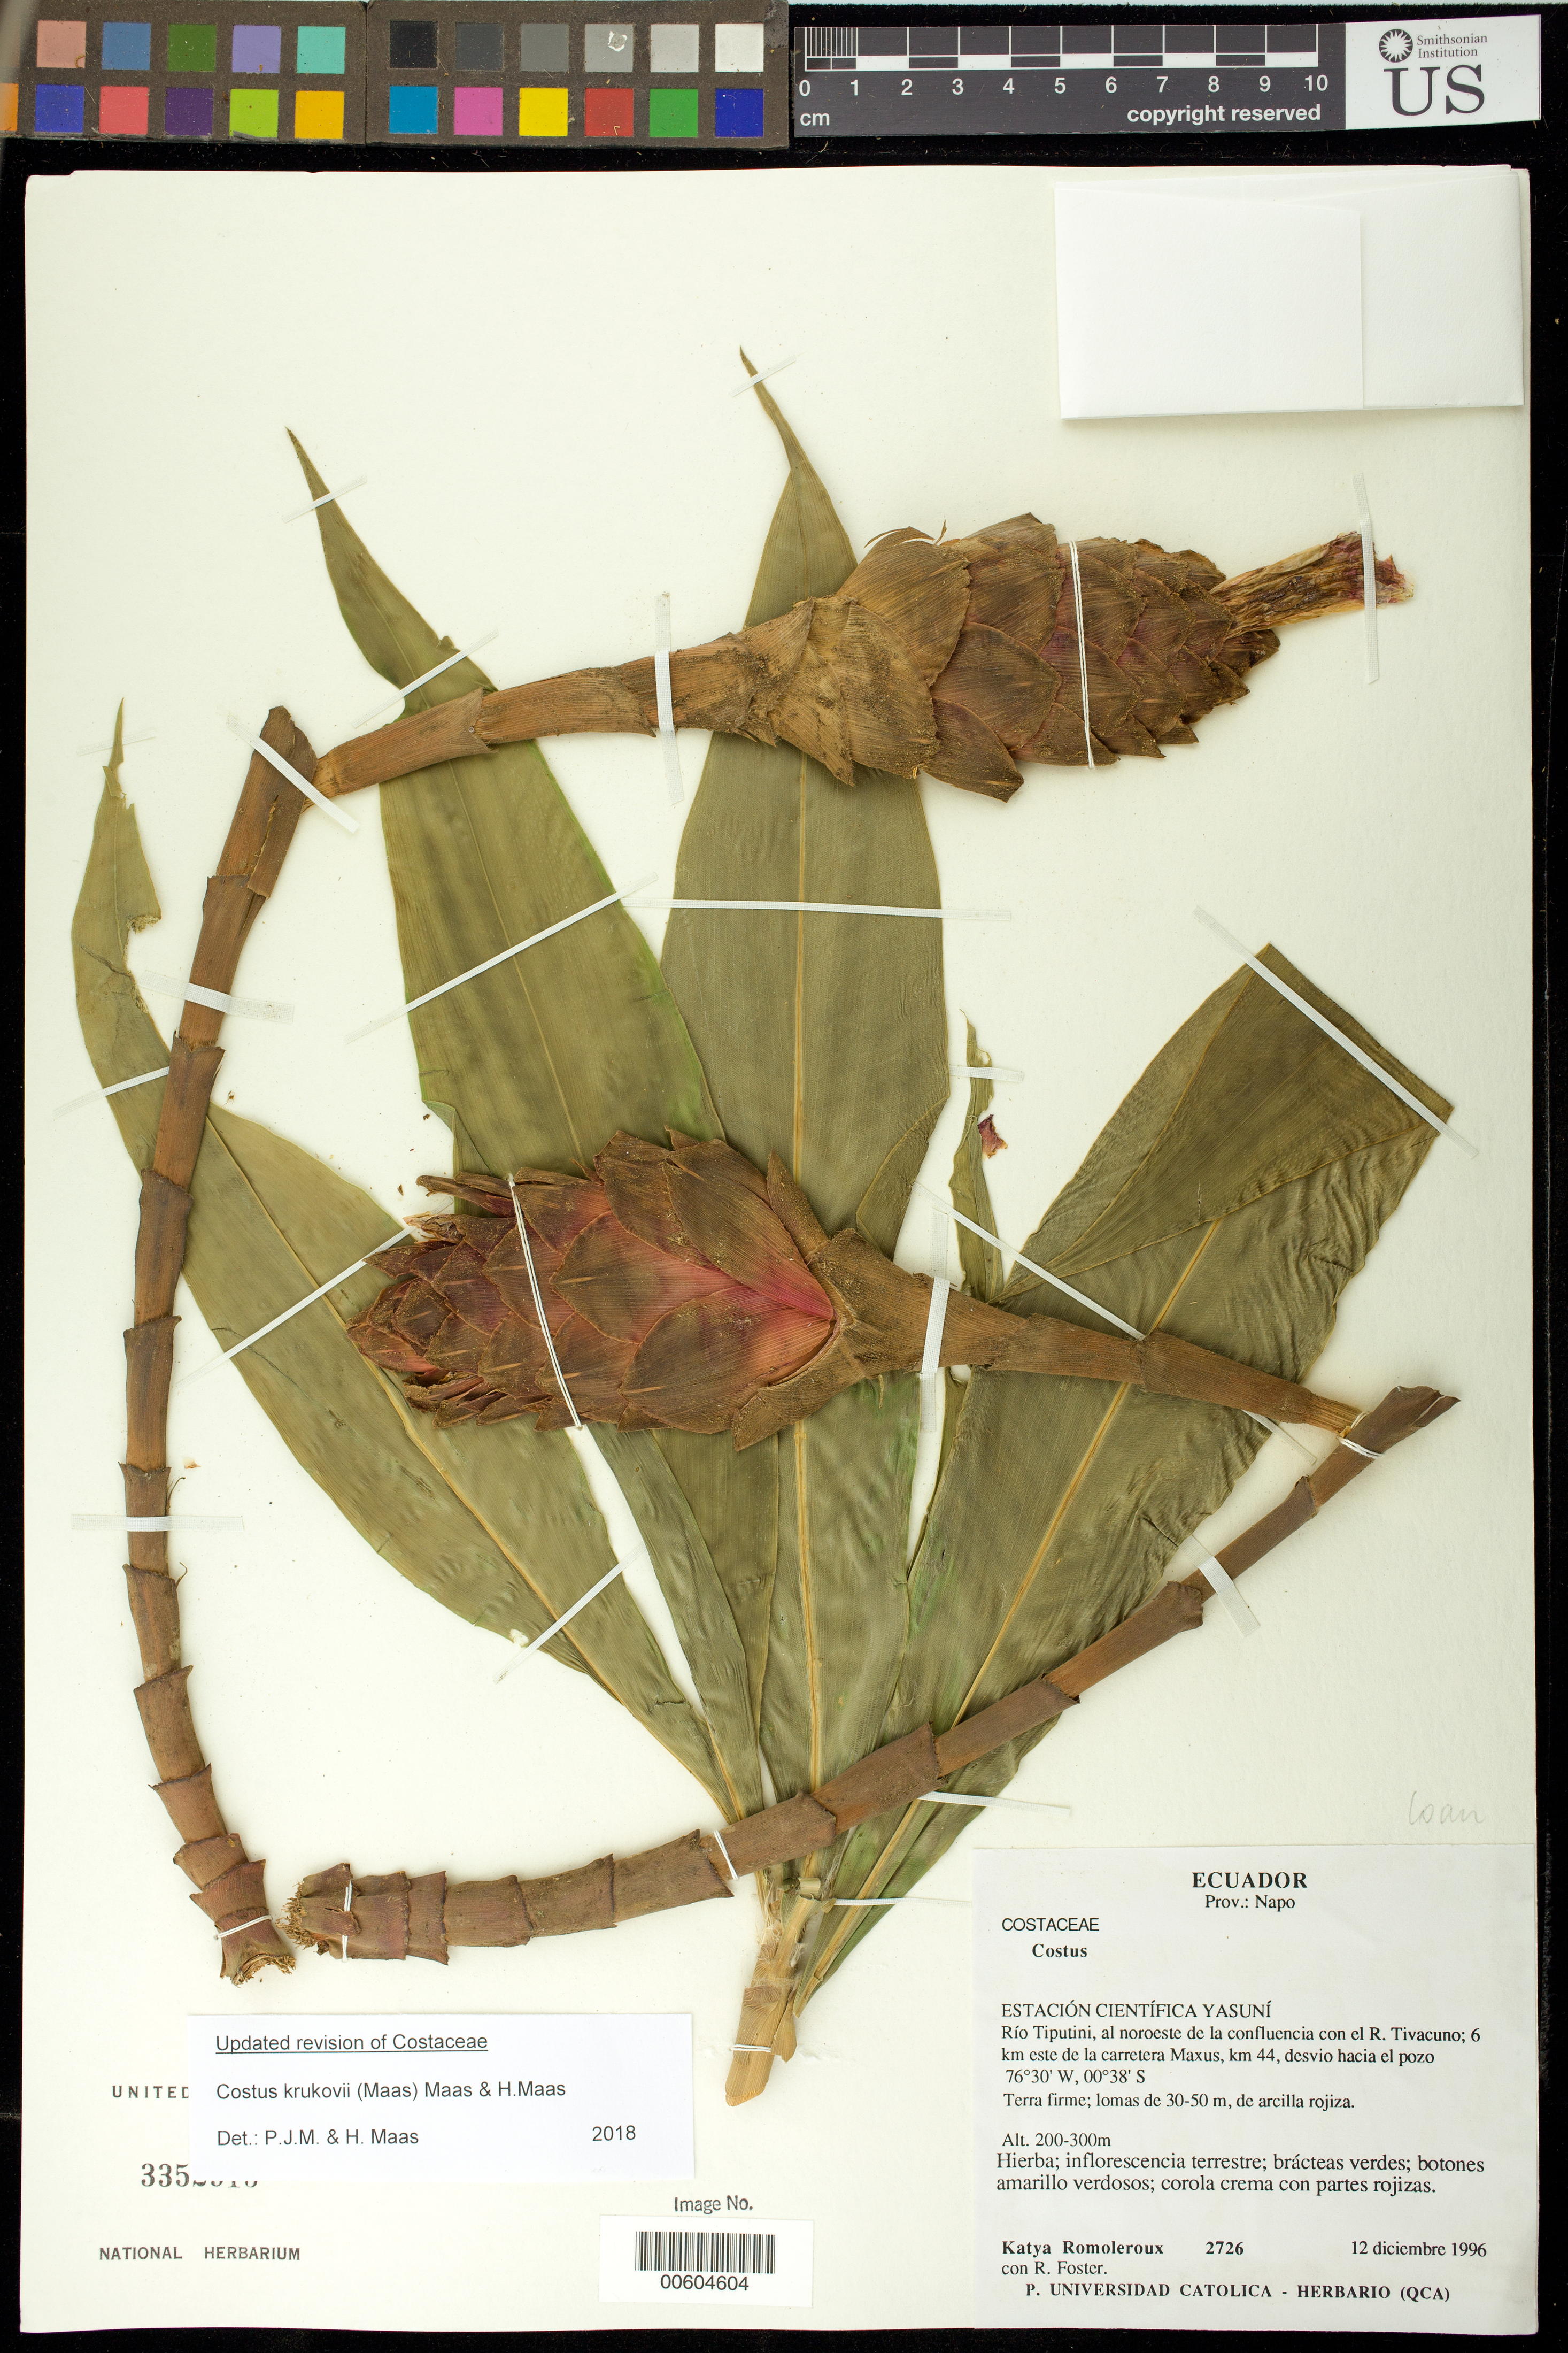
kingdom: Plantae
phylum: Tracheophyta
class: Liliopsida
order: Zingiberales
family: Costaceae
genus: Costus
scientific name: Costus krukovii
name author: (Maas) Maas & H. Maas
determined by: Maas, Paul J.; Maas, H.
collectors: K. Romoleroux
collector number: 2726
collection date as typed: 12 Dec 1996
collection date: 1996-12-12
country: Ecuador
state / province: Napo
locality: Yasuni Scientific Staion, Rio Tiputini, NE of the junction with R. Tivacuno; 6 km E of Maxus Hwy, Km 44. 30-50 m high hills, red clay soil.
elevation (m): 200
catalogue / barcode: US 3352913